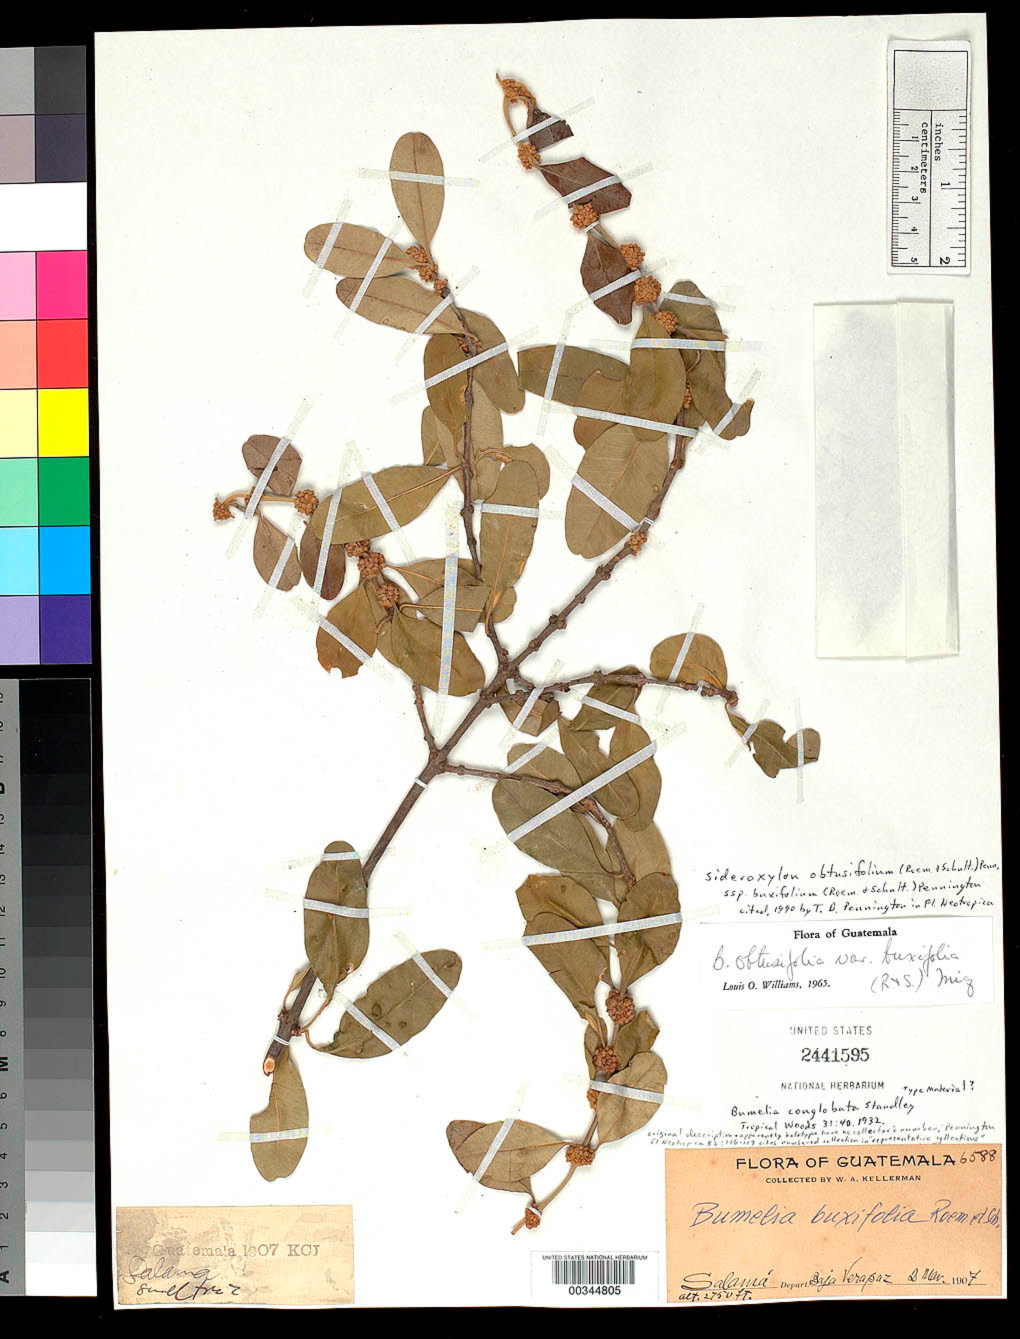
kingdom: Plantae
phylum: Tracheophyta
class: Magnoliopsida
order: Ericales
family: Sapotaceae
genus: Bumelia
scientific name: Bumelia conglobata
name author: Standl.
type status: Type Material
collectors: W. A. Kellerman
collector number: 6588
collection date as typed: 02 Mar 1907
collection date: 1907-03-02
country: Guatemala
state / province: Baja Verapaz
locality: Salama.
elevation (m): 838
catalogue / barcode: US 2441595